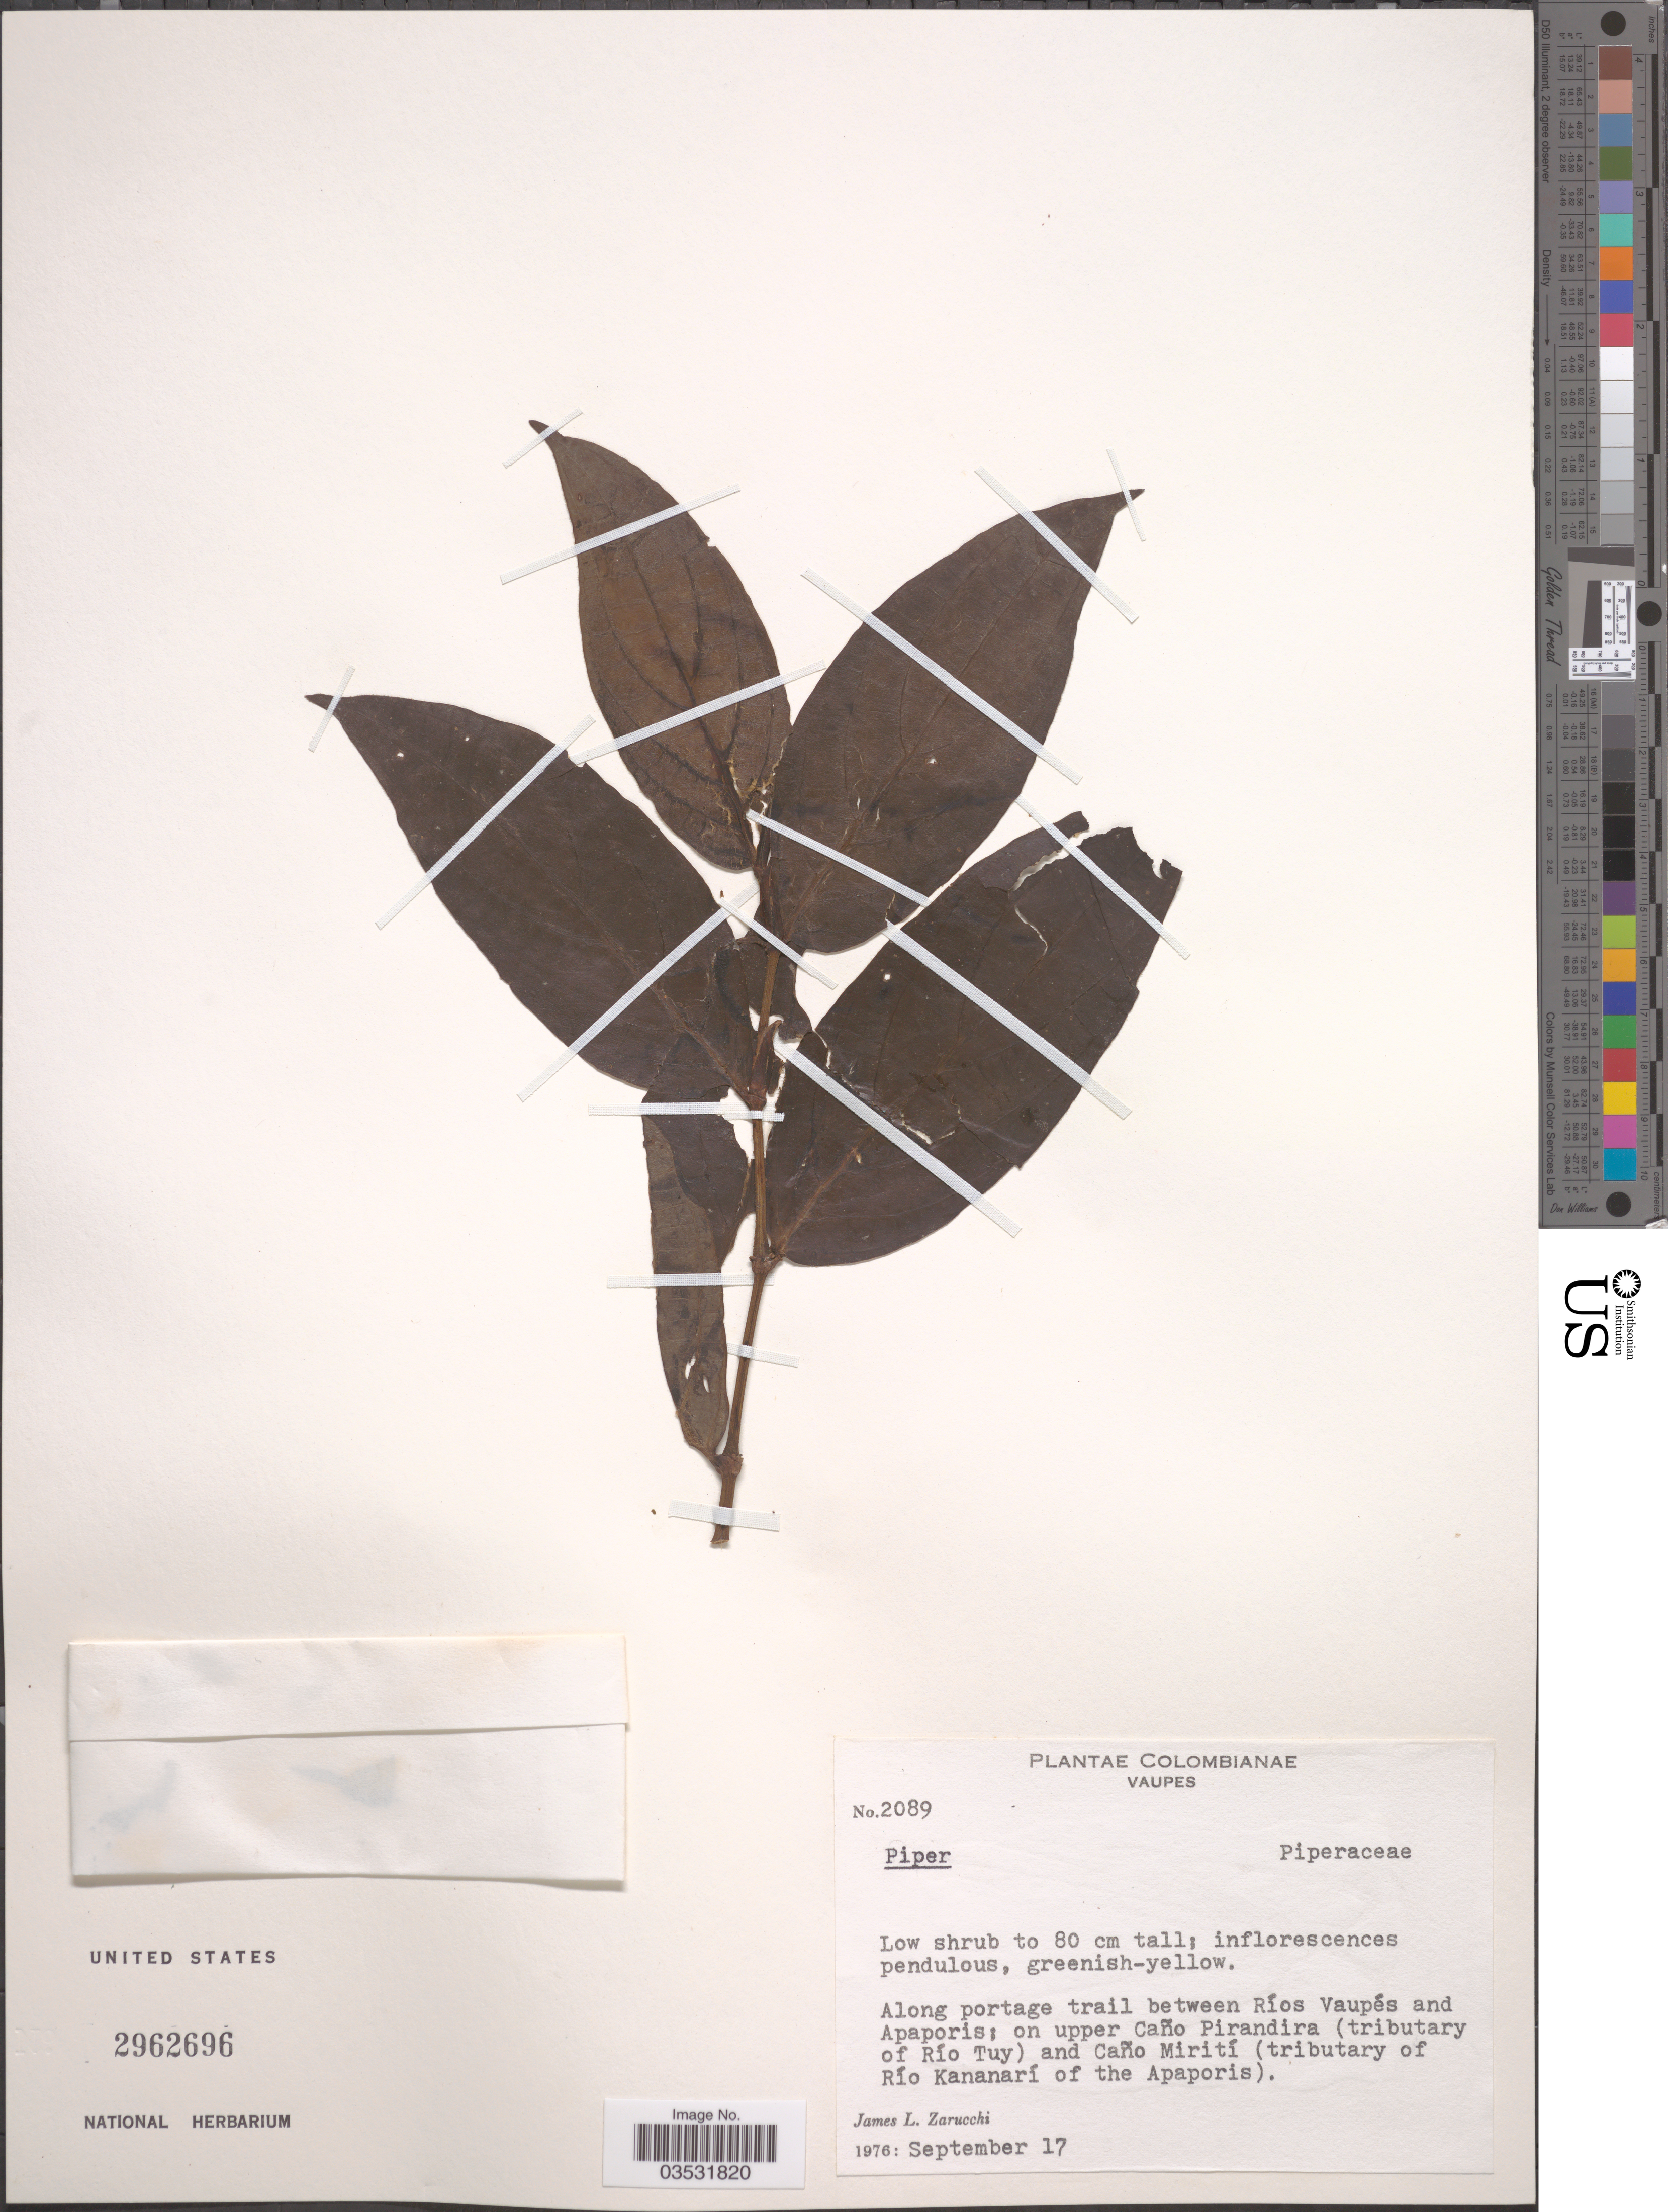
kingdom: Plantae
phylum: Tracheophyta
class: Magnoliopsida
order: Piperales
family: Piperaceae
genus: Piper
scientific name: Piper sp.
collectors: J. L. Zarucchi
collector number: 2089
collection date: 1976-09-17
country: Colombia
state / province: Vaupés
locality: Along portage trail between Ríos Vaupés and Apaporis; on upper Caño Pirandira (tributary of Río Tuy) and Caño Mirití (tributary of Río Kananarí of the Apaporis).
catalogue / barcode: US 2962696